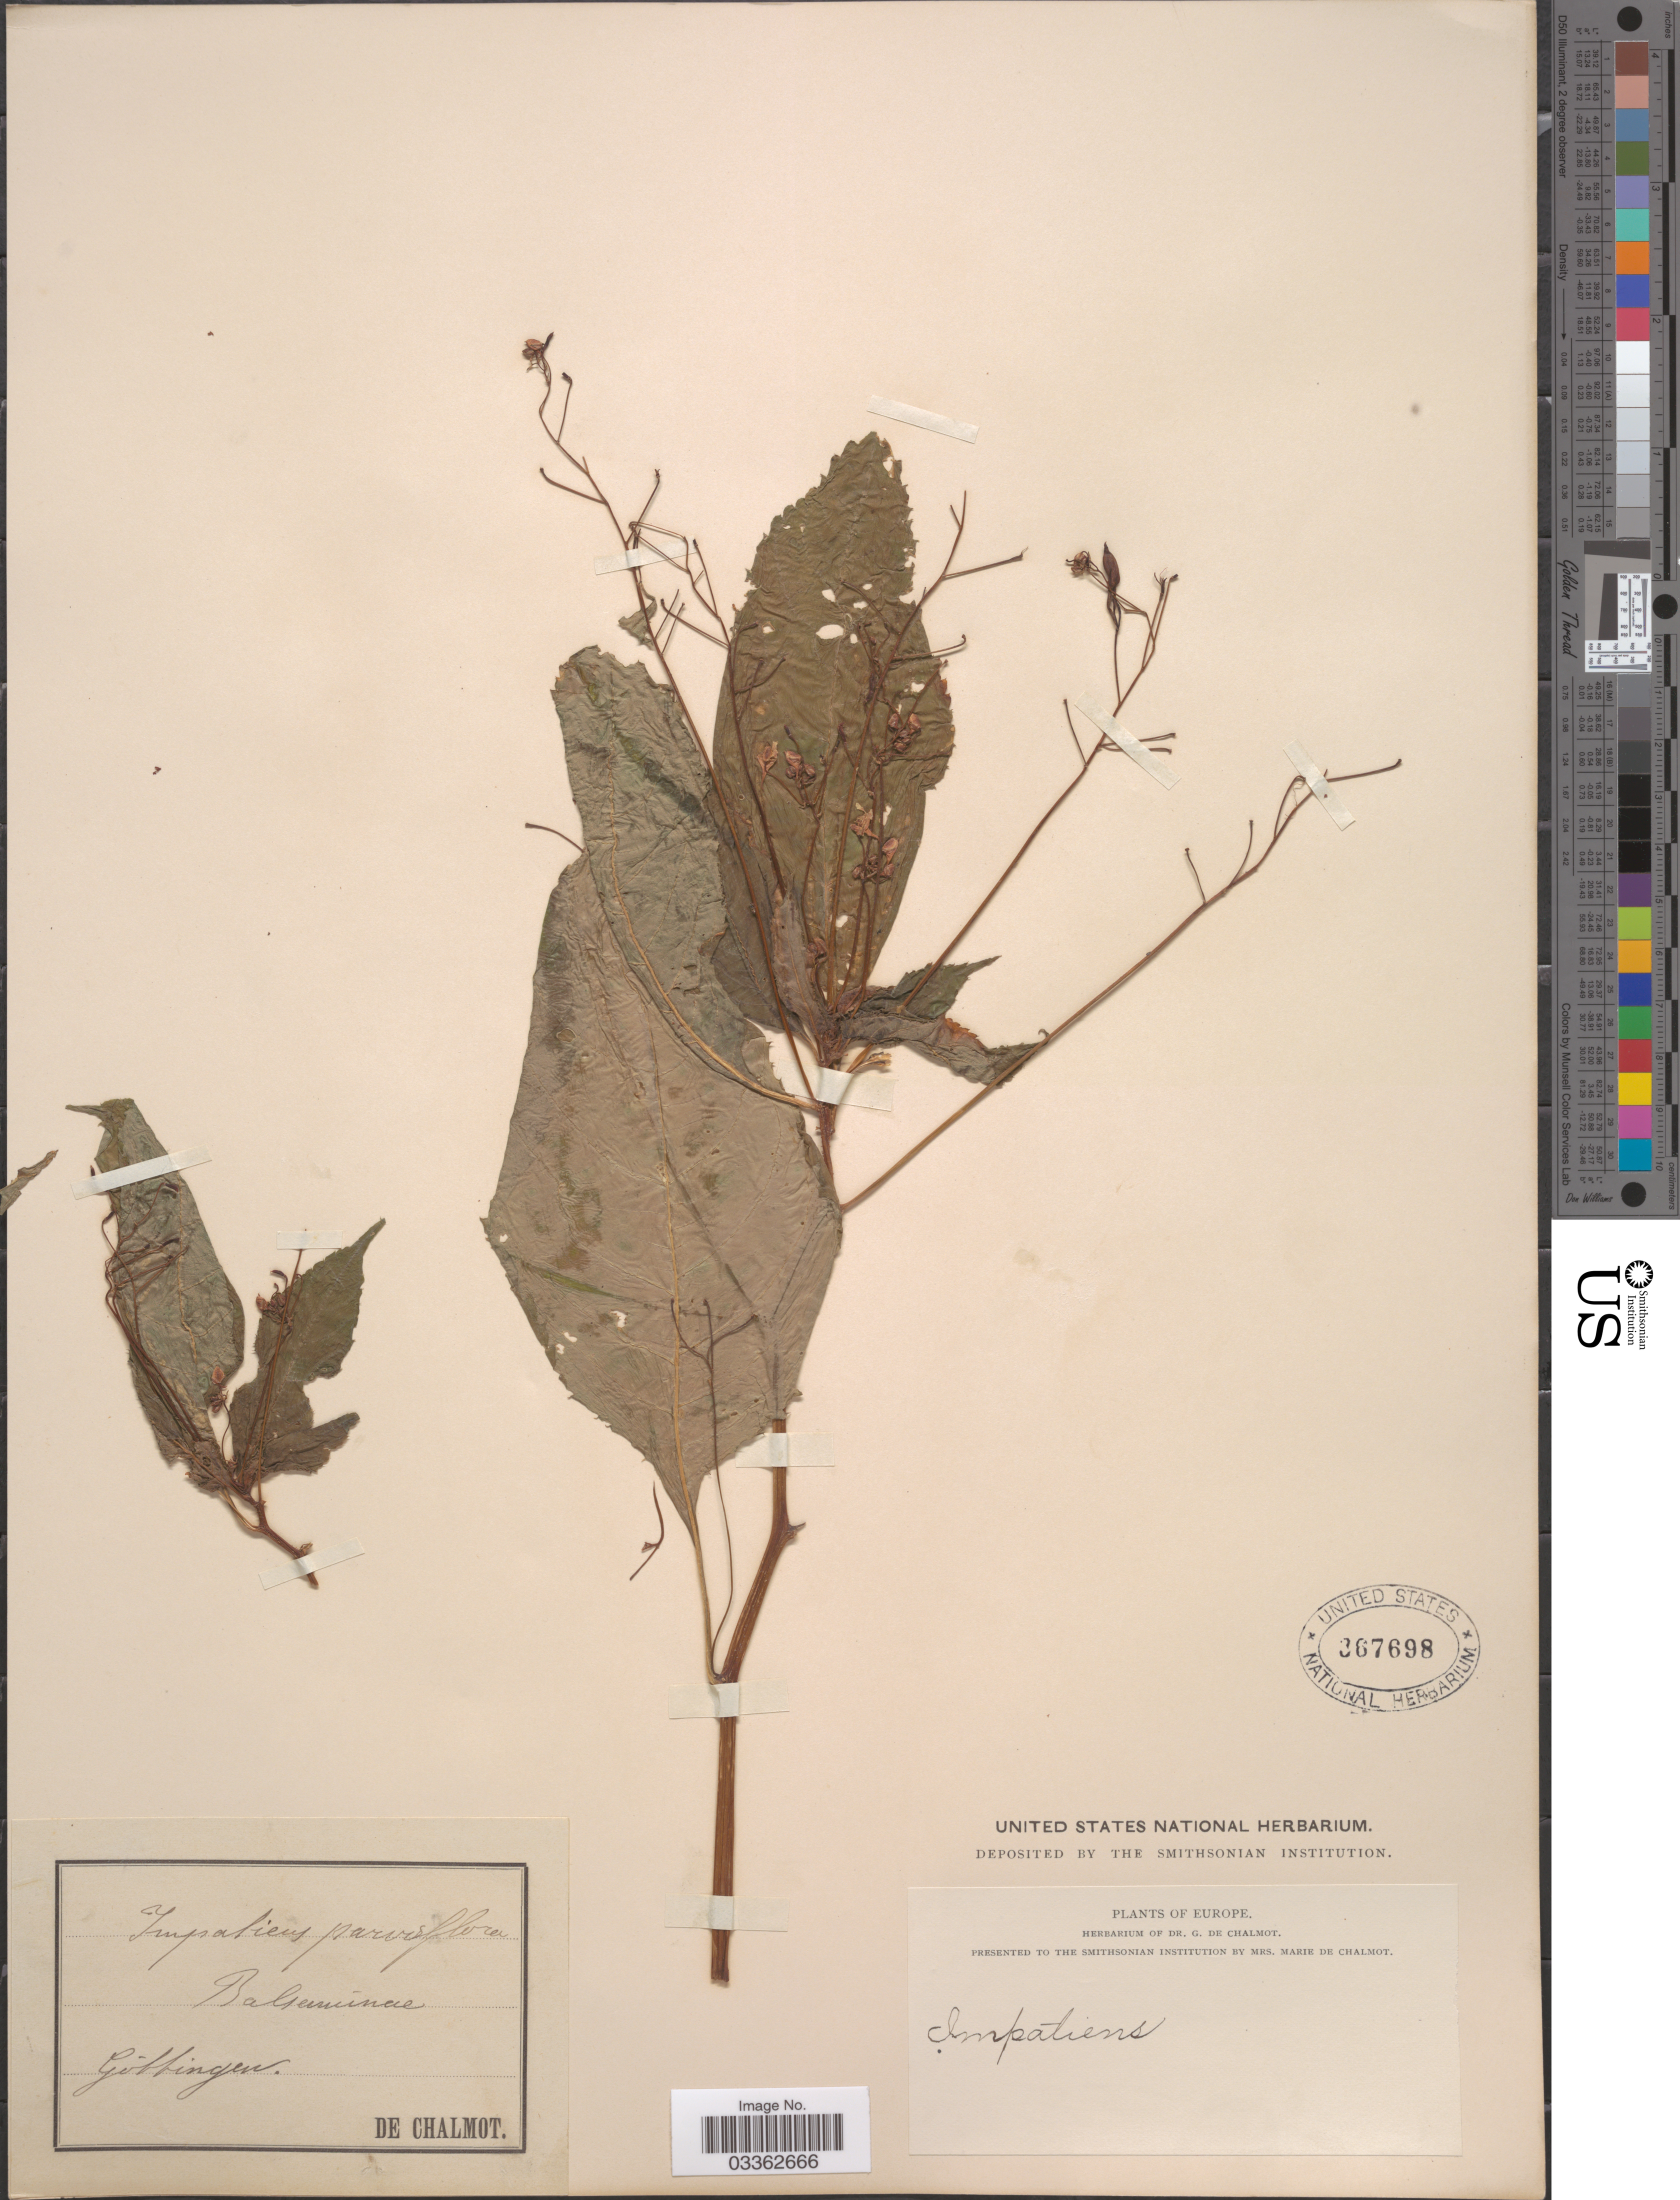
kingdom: Plantae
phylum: Tracheophyta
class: Magnoliopsida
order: Ericales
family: Balsaminaceae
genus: Impatiens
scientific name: Impatiens parviflora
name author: DC.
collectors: G. de Chalmot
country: Germany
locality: Europe. Gottingen.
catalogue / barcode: US 367698